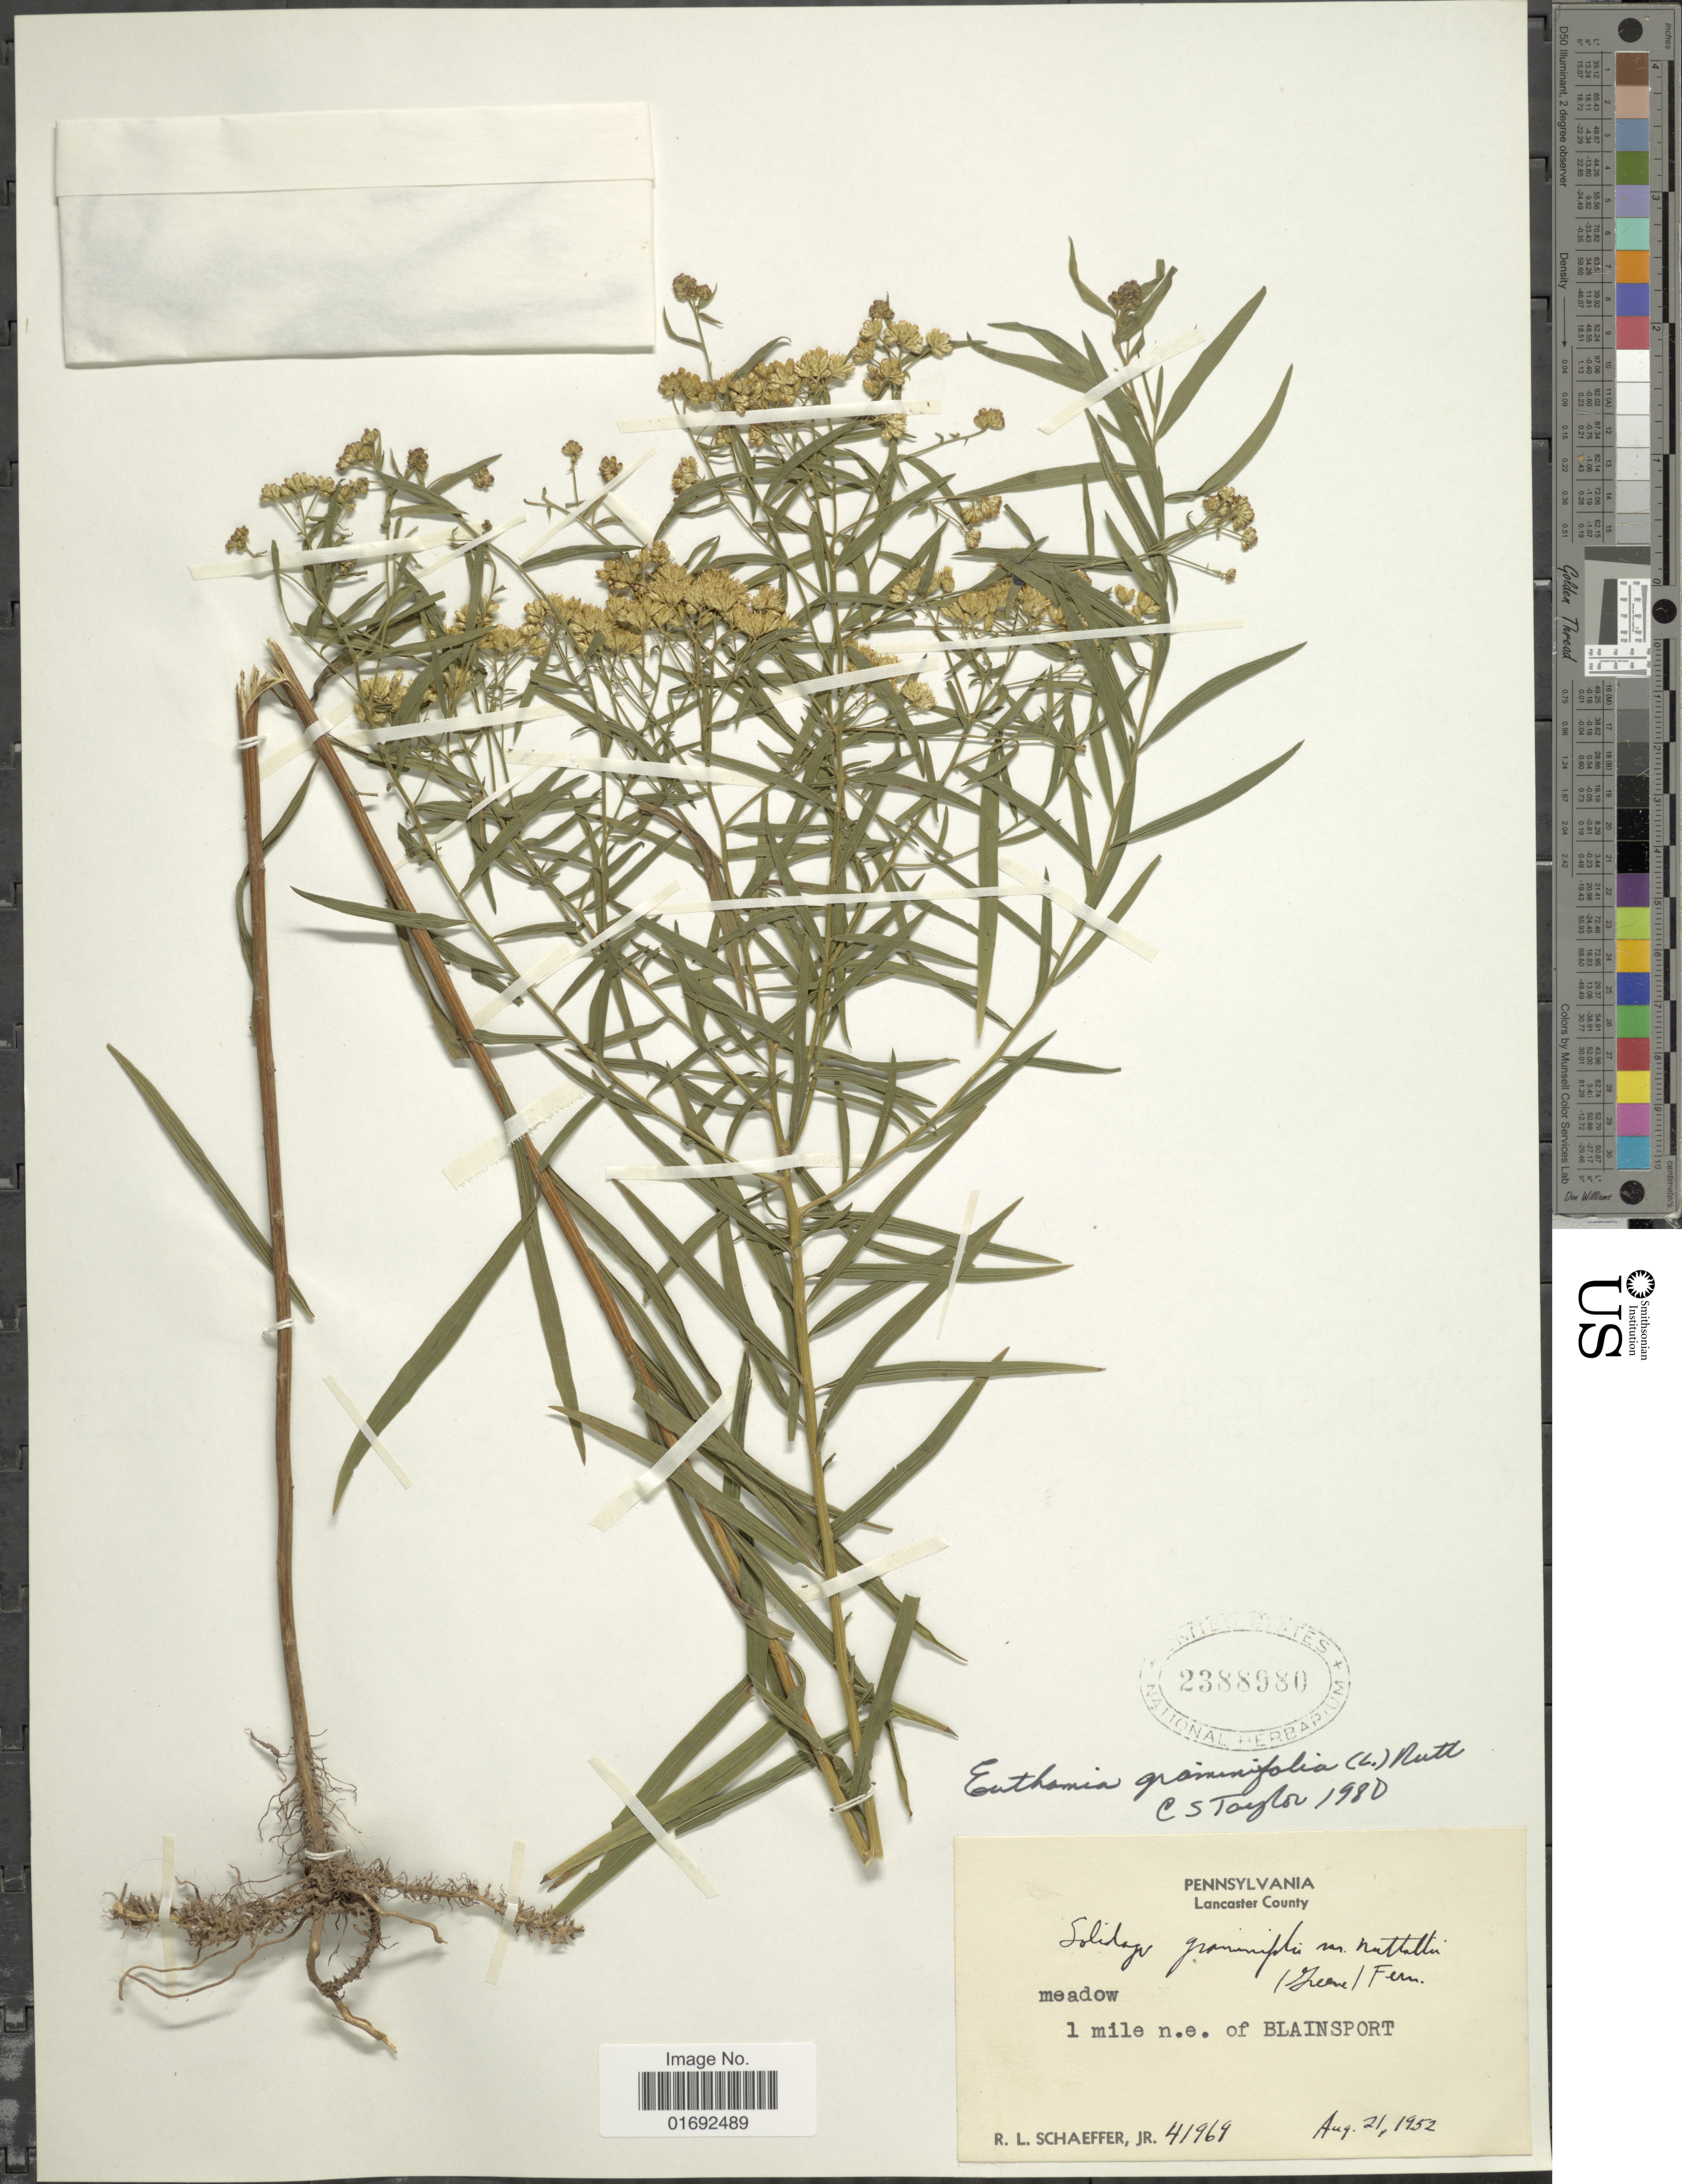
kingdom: Plantae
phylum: Tracheophyta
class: Magnoliopsida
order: Asterales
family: Asteraceae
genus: Euthamia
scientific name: Euthamia graminifolia var. nuttalii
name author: (S.W. Greene) W. Stone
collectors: R. L. Schaeffer Jr.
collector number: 41969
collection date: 1952-08-21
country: United States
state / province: Pennsylvania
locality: Lancaster County, 1 miles n. e. of Blainsport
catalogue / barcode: US 2388980